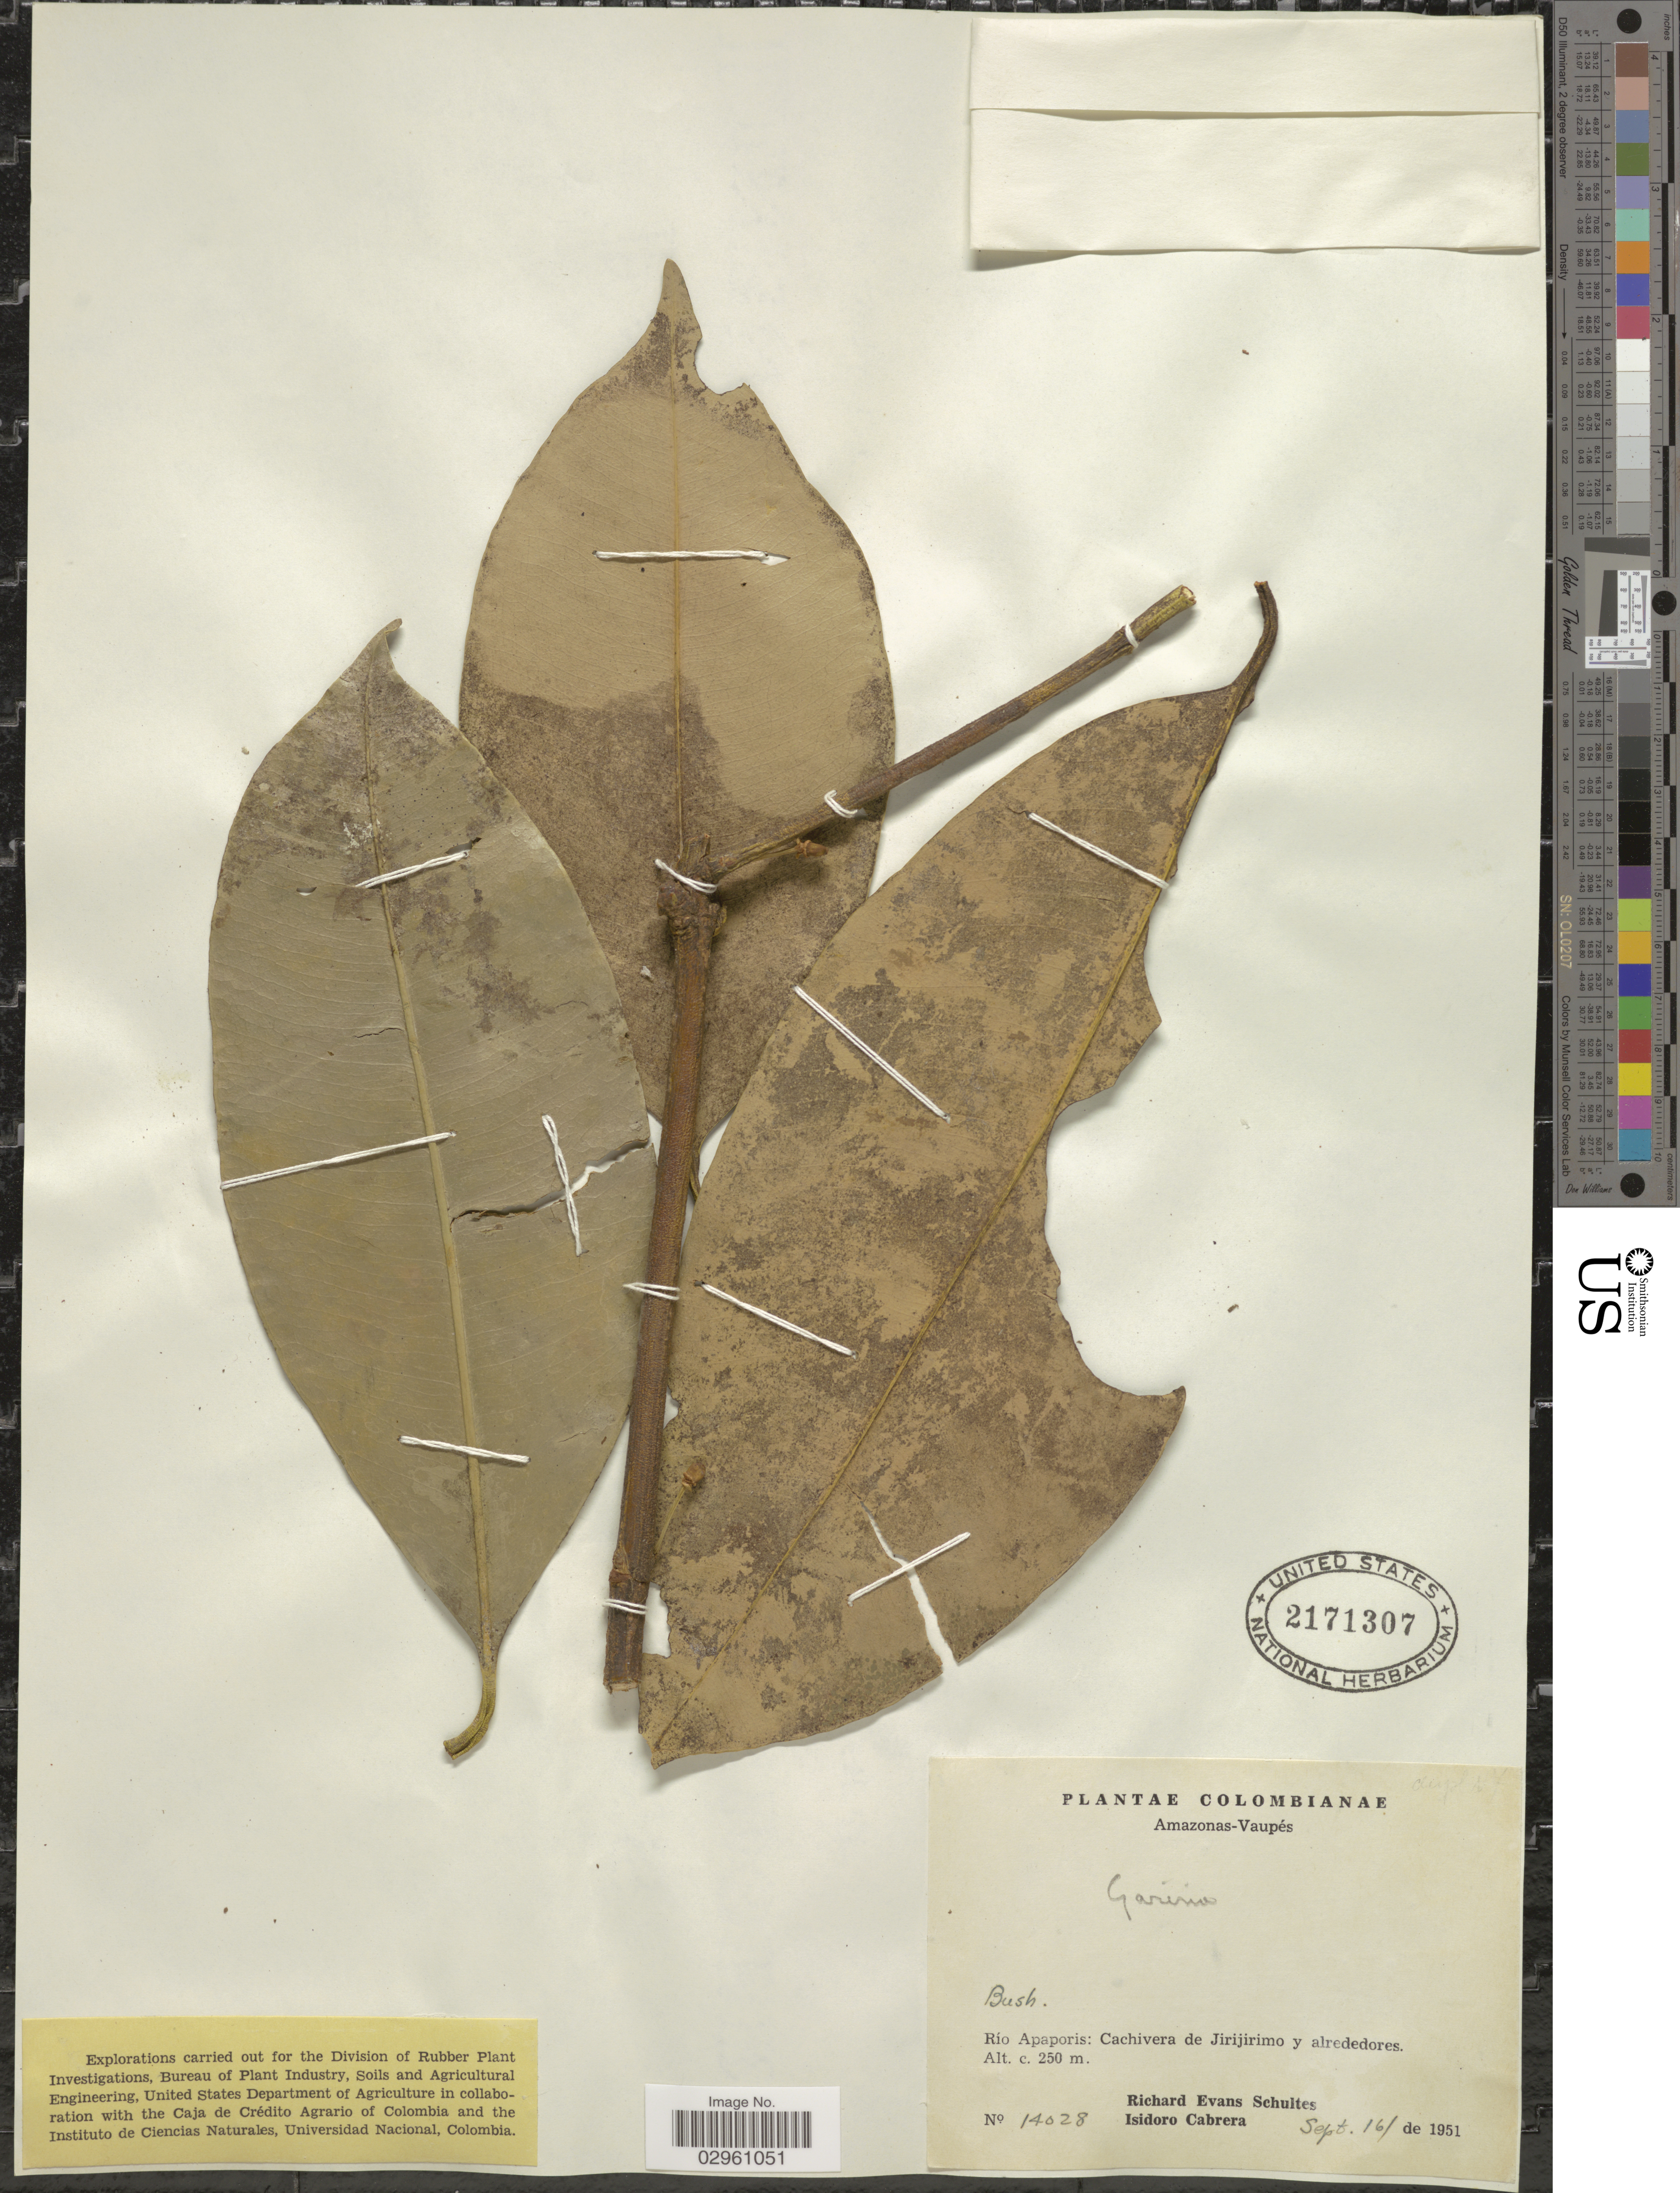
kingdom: Plantae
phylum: Tracheophyta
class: Magnoliopsida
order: Malpighiales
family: Clusiaceae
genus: Garcinia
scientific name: Garcinia sp.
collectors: R. E. Schultes & I. Cabrera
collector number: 14028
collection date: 1951-09-16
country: Colombia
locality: Amazonas-Vaupés. Río Apaporis: Cachivera de Jirijirimo y alrededores.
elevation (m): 250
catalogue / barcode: US 2171307